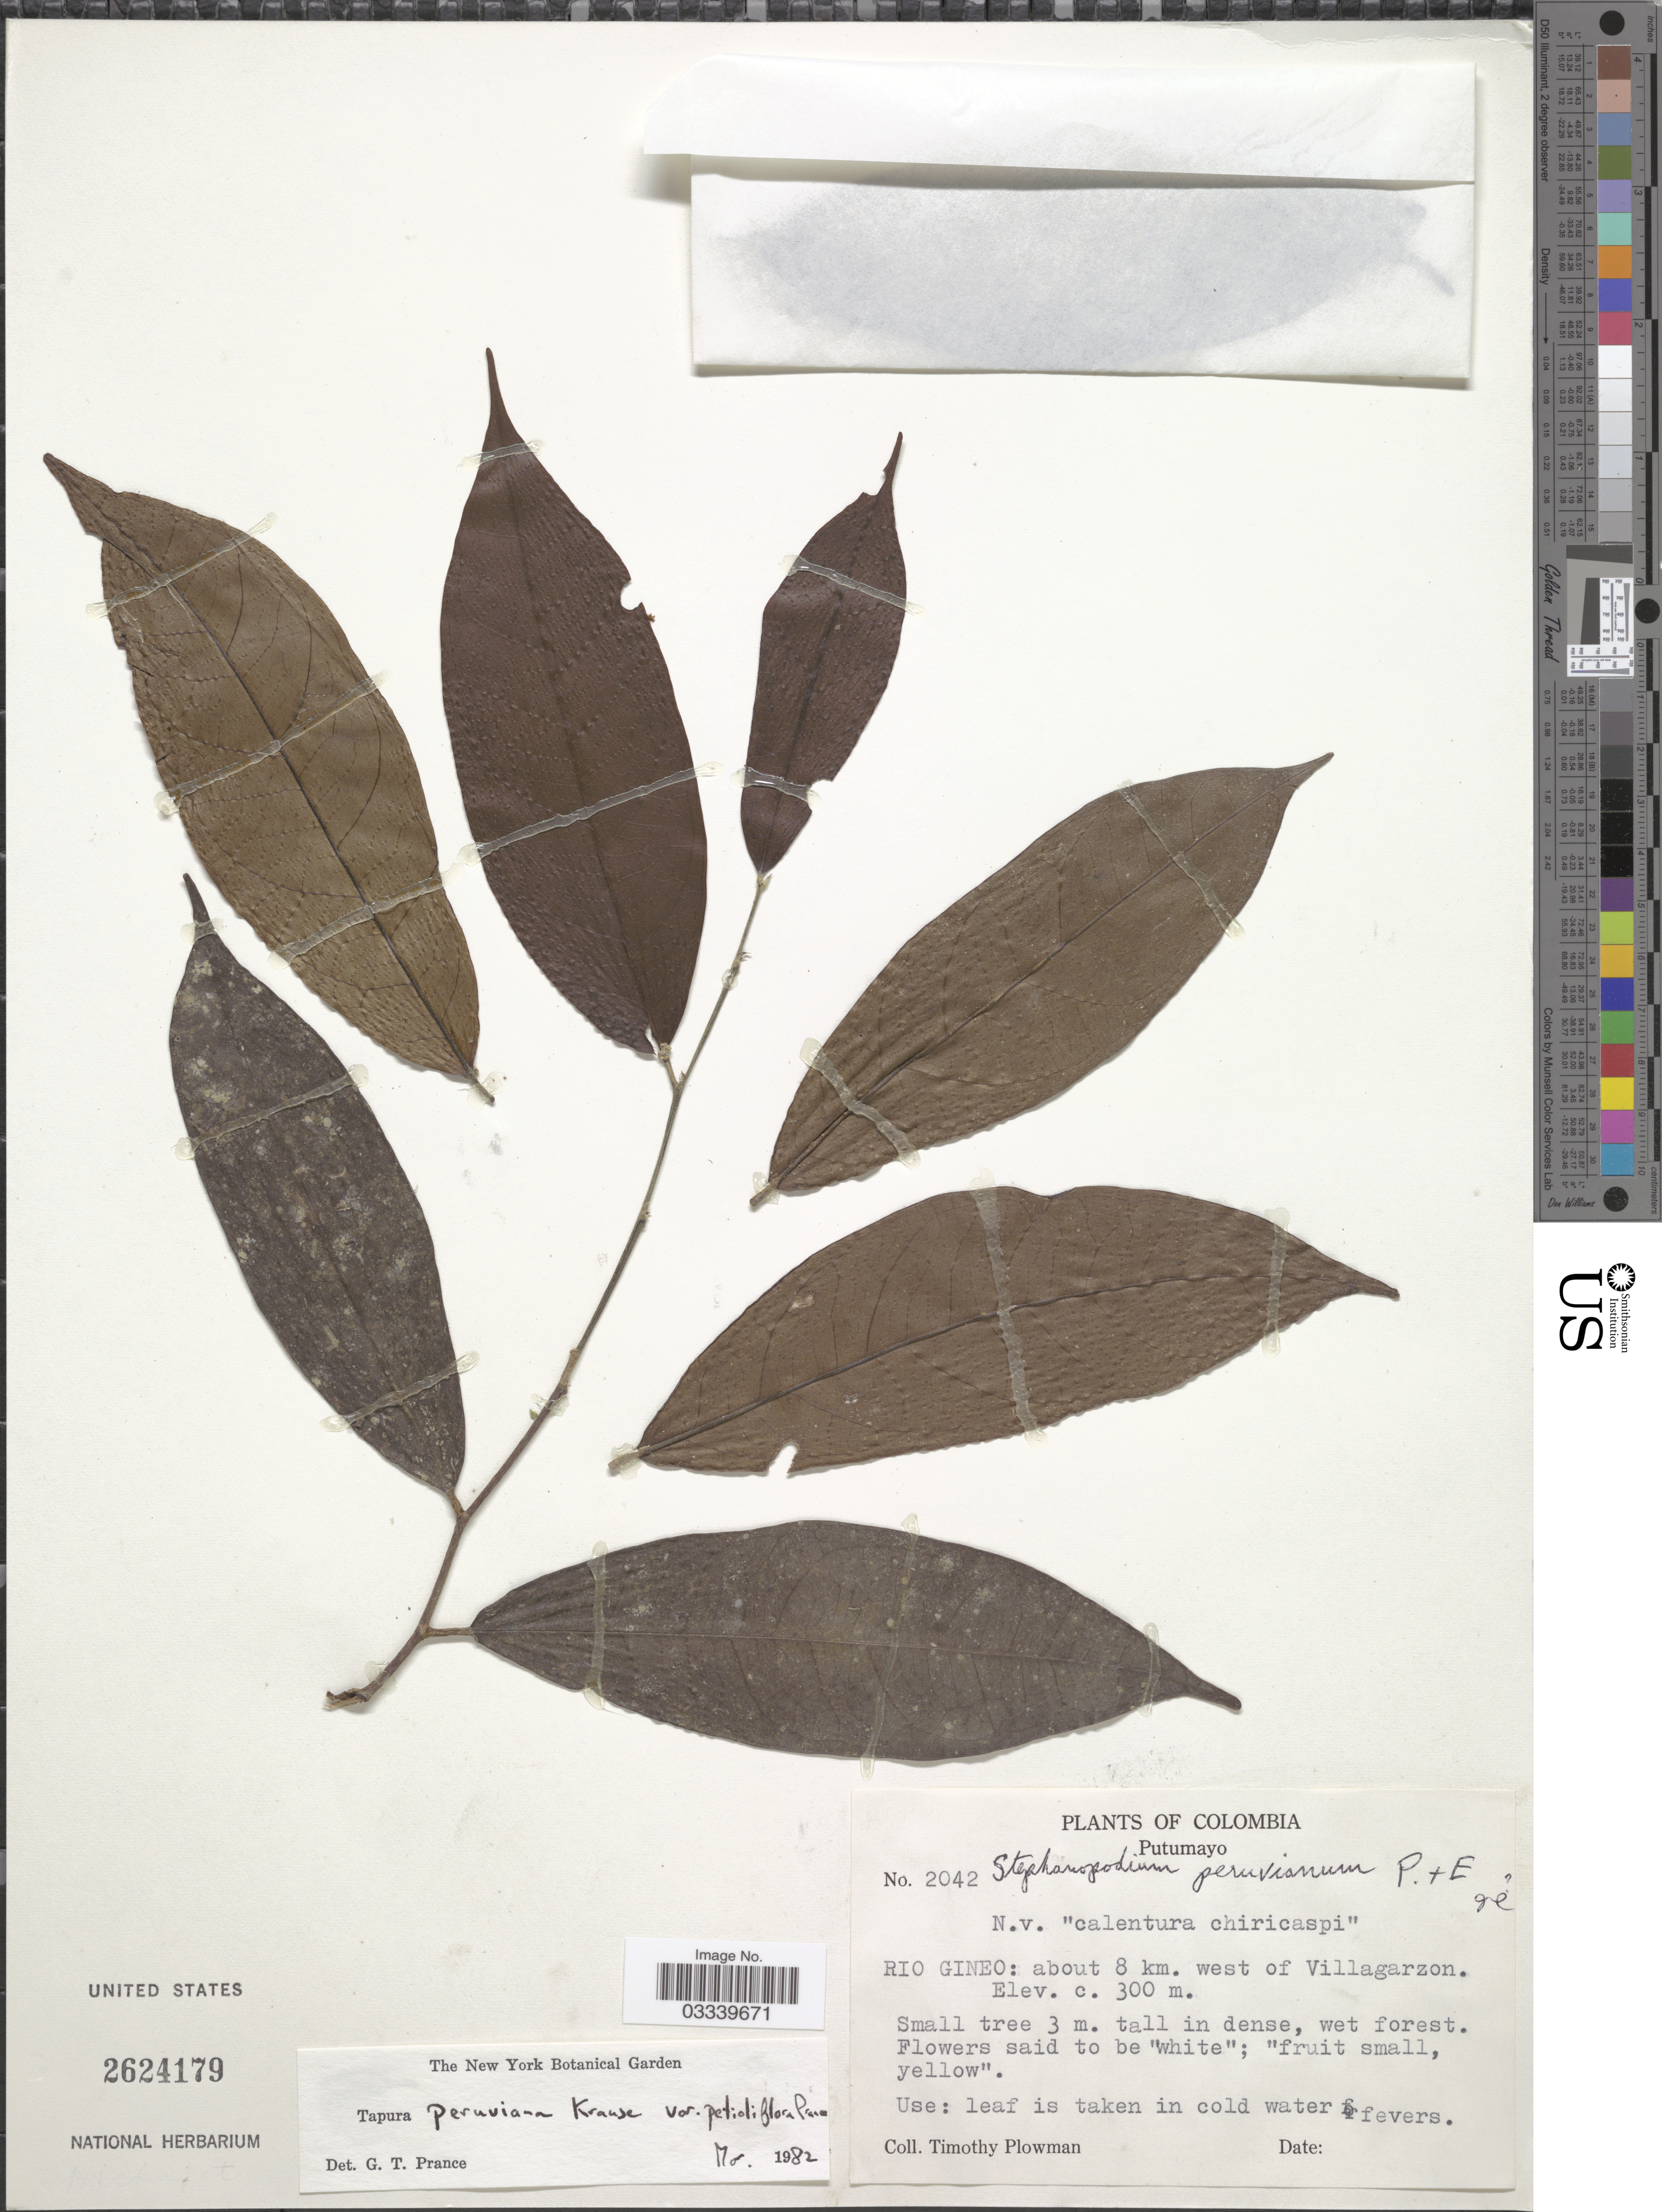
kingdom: Plantae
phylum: Tracheophyta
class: Magnoliopsida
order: Malpighiales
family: Dichapetalaceae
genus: Tapura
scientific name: Tapura peruviana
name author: K. Krause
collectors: T. Plowman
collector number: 2042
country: Colombia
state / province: Putumayo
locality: Rio Gineo: about 8 km. west of Villagarzon.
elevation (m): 300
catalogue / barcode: US 2624179